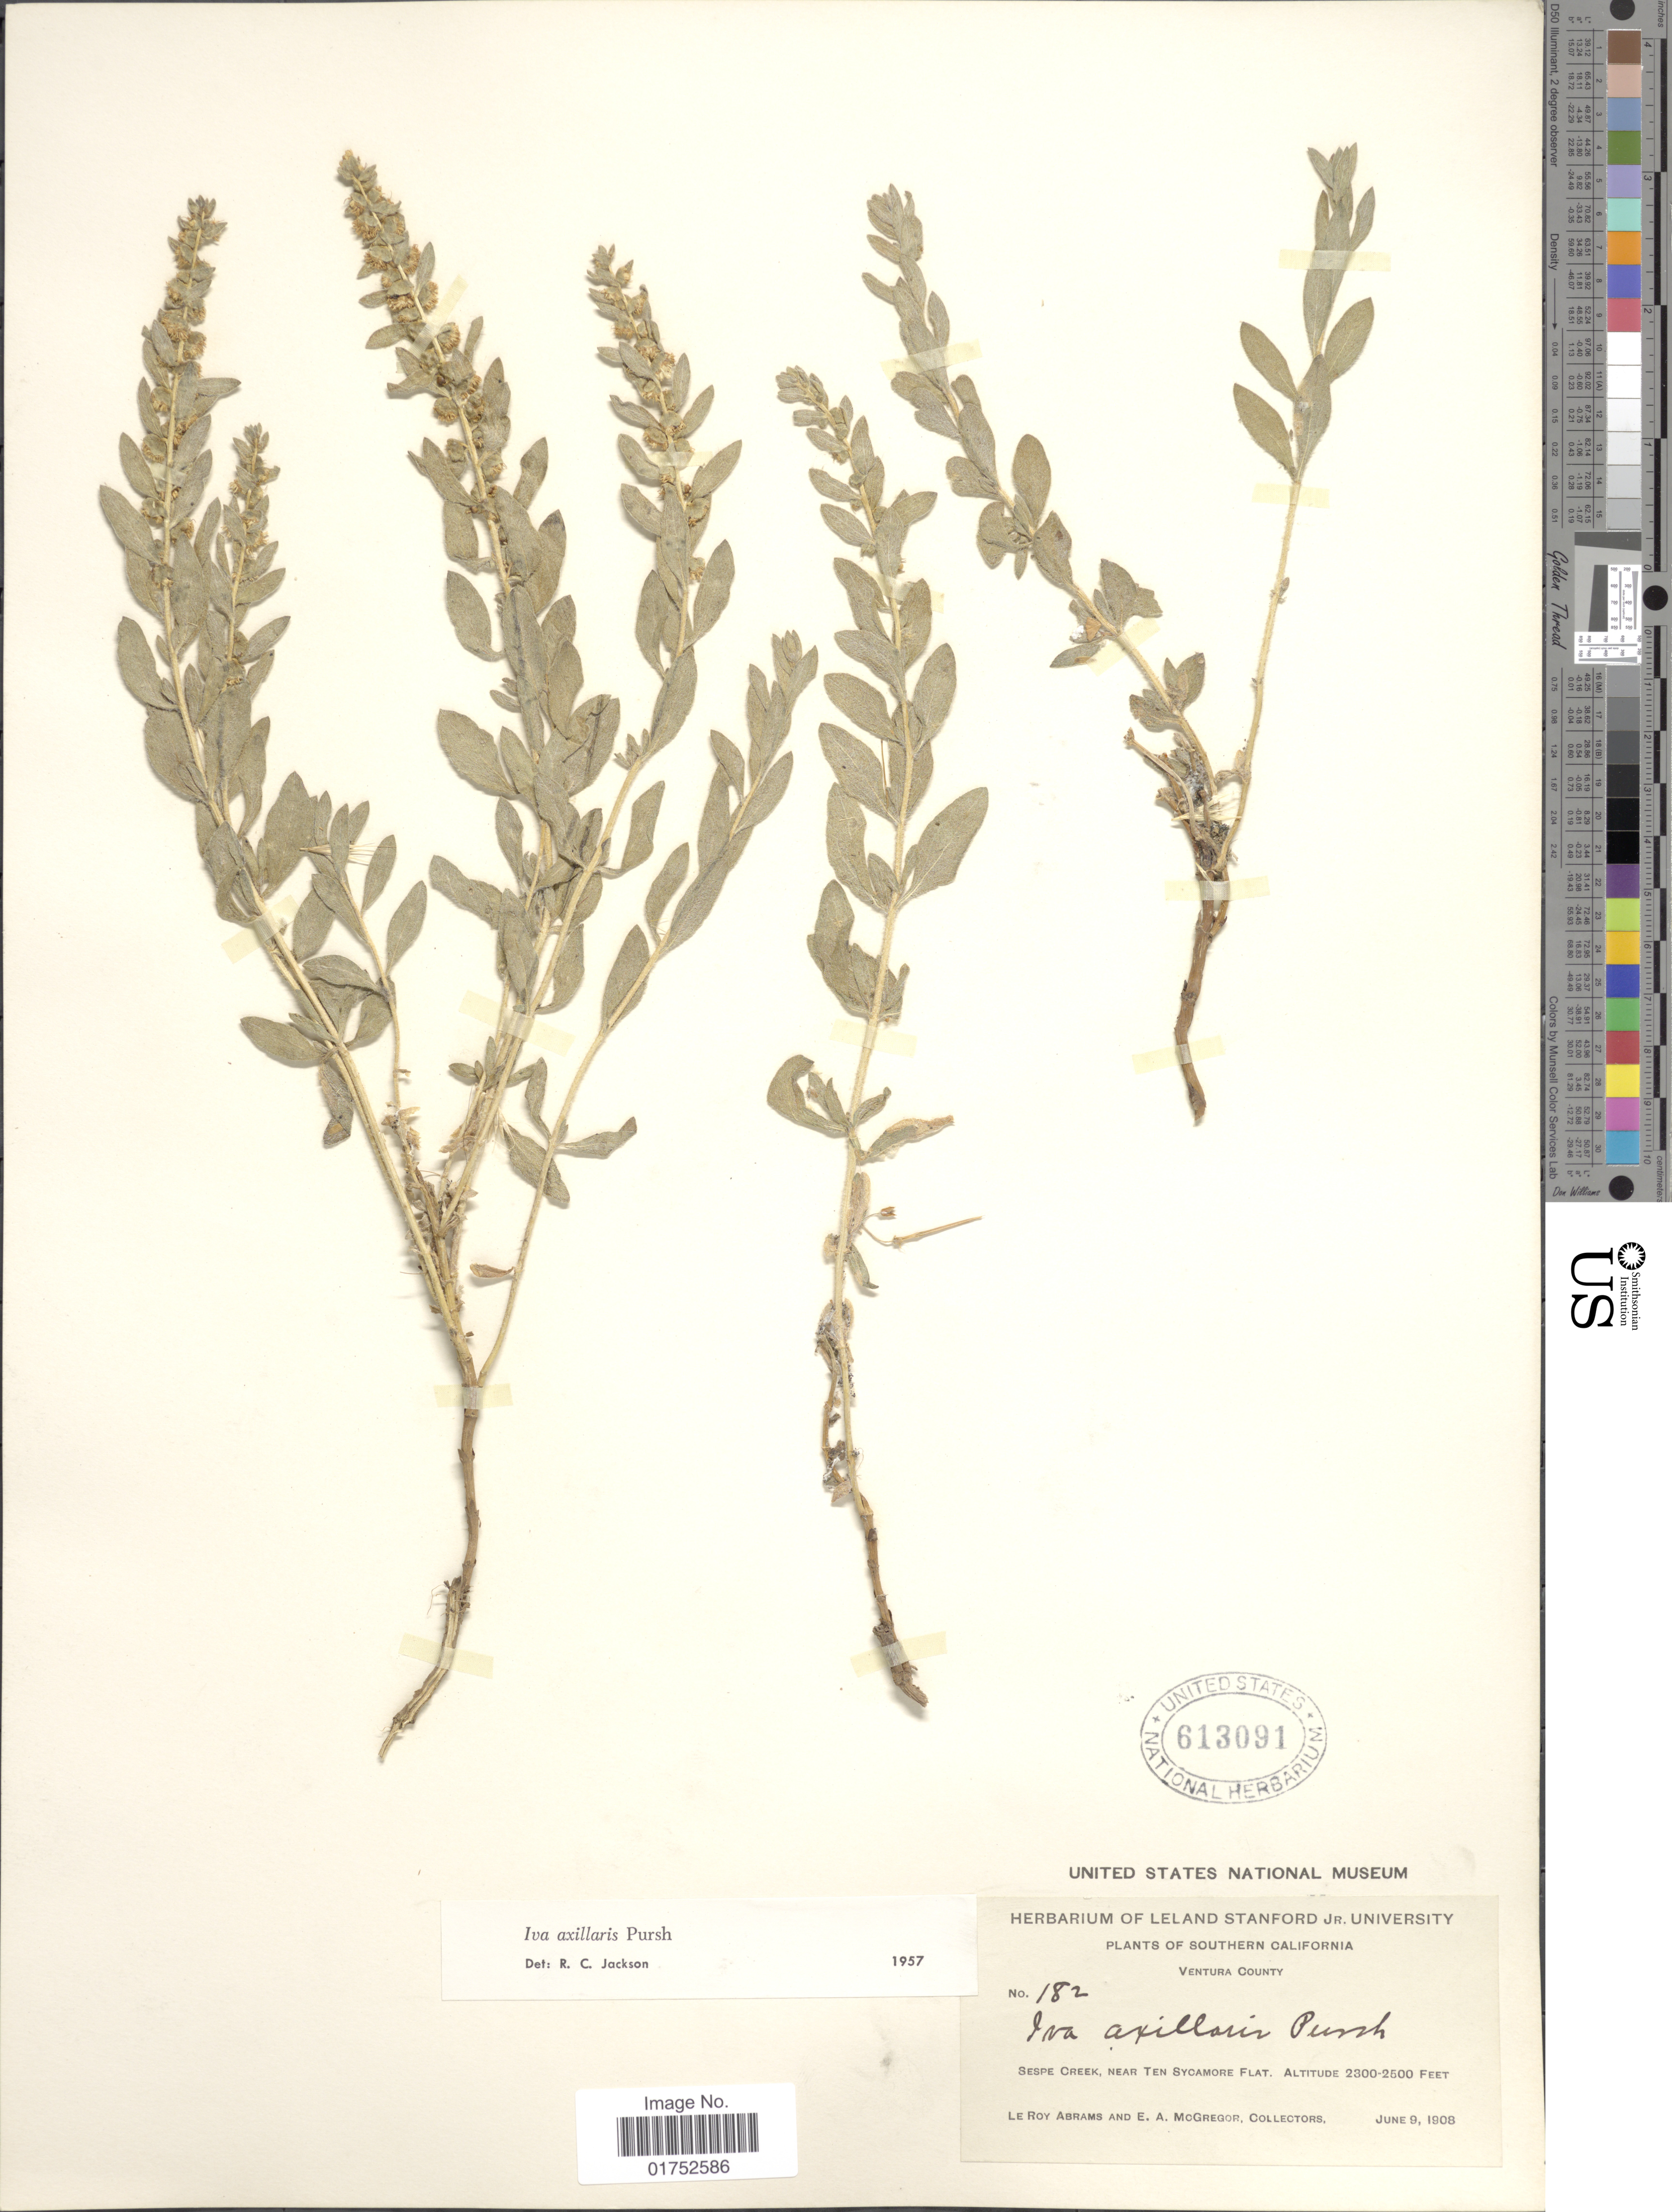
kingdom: Plantae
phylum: Tracheophyta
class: Magnoliopsida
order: Asterales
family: Asteraceae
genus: Iva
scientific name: Iva axillaris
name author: Pursh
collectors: L. Abrams & E. A. McGregor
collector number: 182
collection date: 1908-06-09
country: United States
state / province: California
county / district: Ventura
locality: Southern California, Ventura County, Sespe Creek, near Ten Sycamore Flat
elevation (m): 701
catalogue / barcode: US 613091